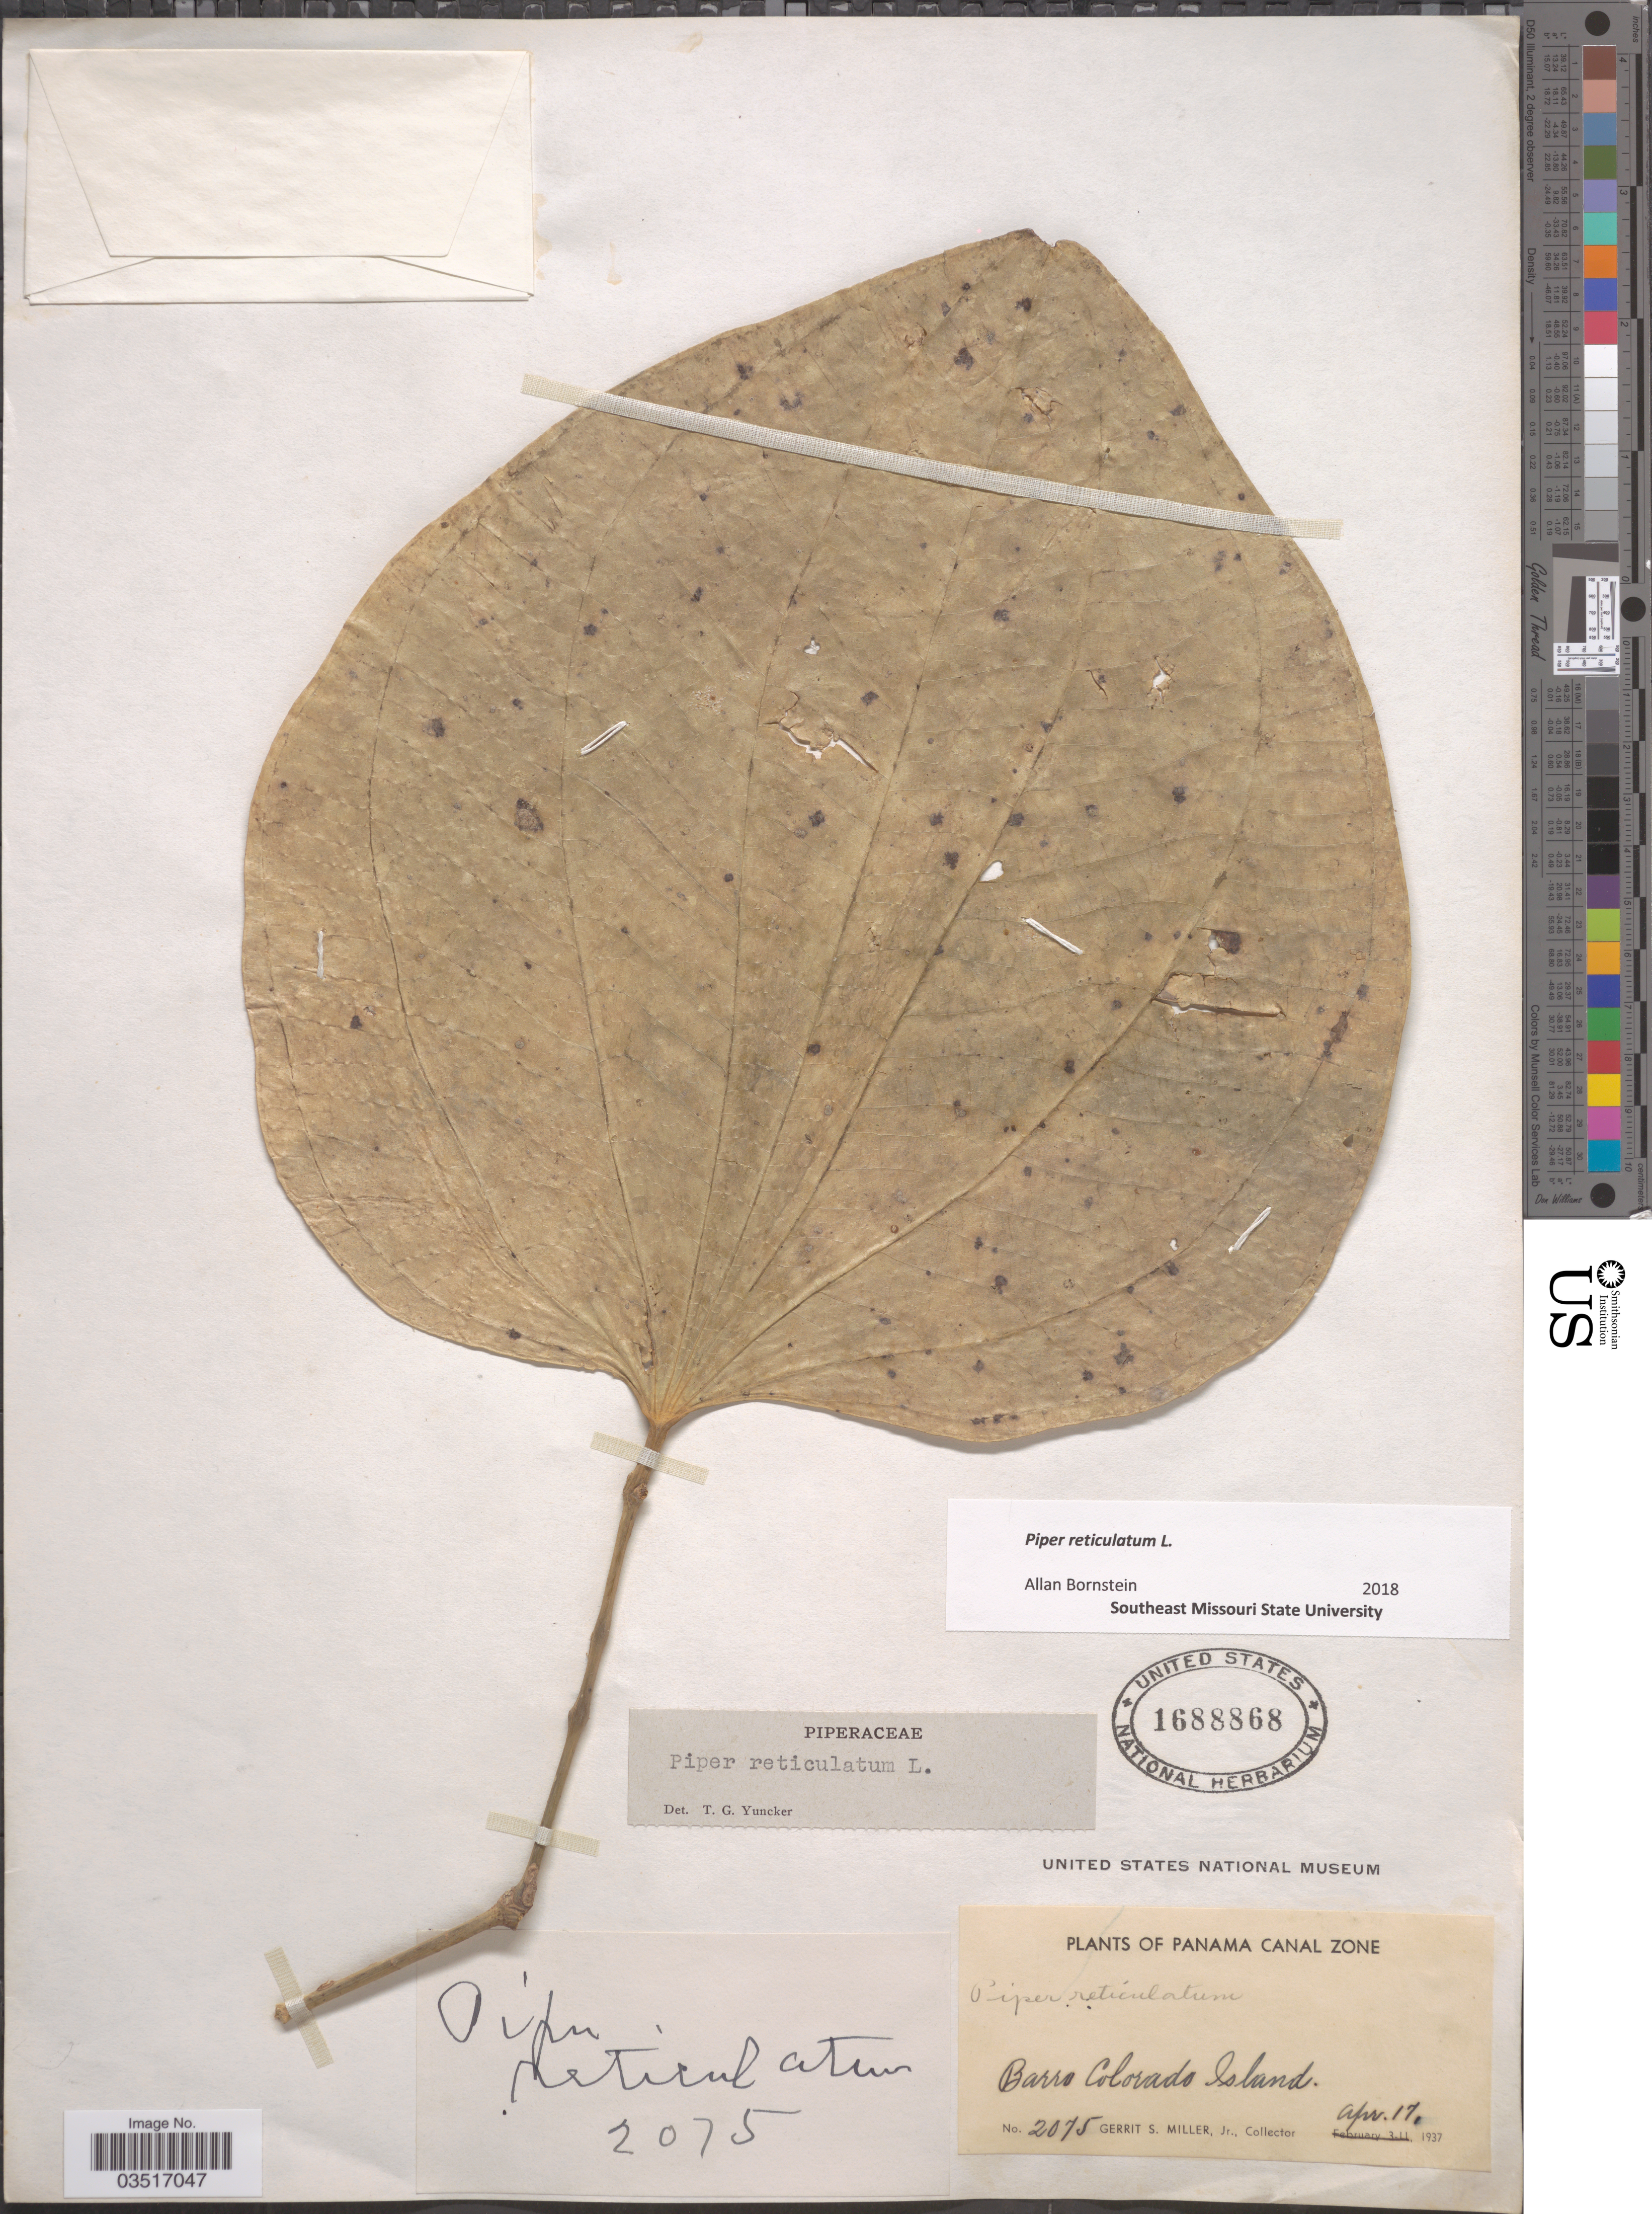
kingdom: Plantae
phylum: Tracheophyta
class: Magnoliopsida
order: Piperales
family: Piperaceae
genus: Piper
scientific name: Piper reticulatum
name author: L.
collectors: G. S. Miller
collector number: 2075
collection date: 1937-04-17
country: Panama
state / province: Panamá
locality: Panama Canal Zone. Barro Colorado Island.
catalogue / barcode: US 1688868